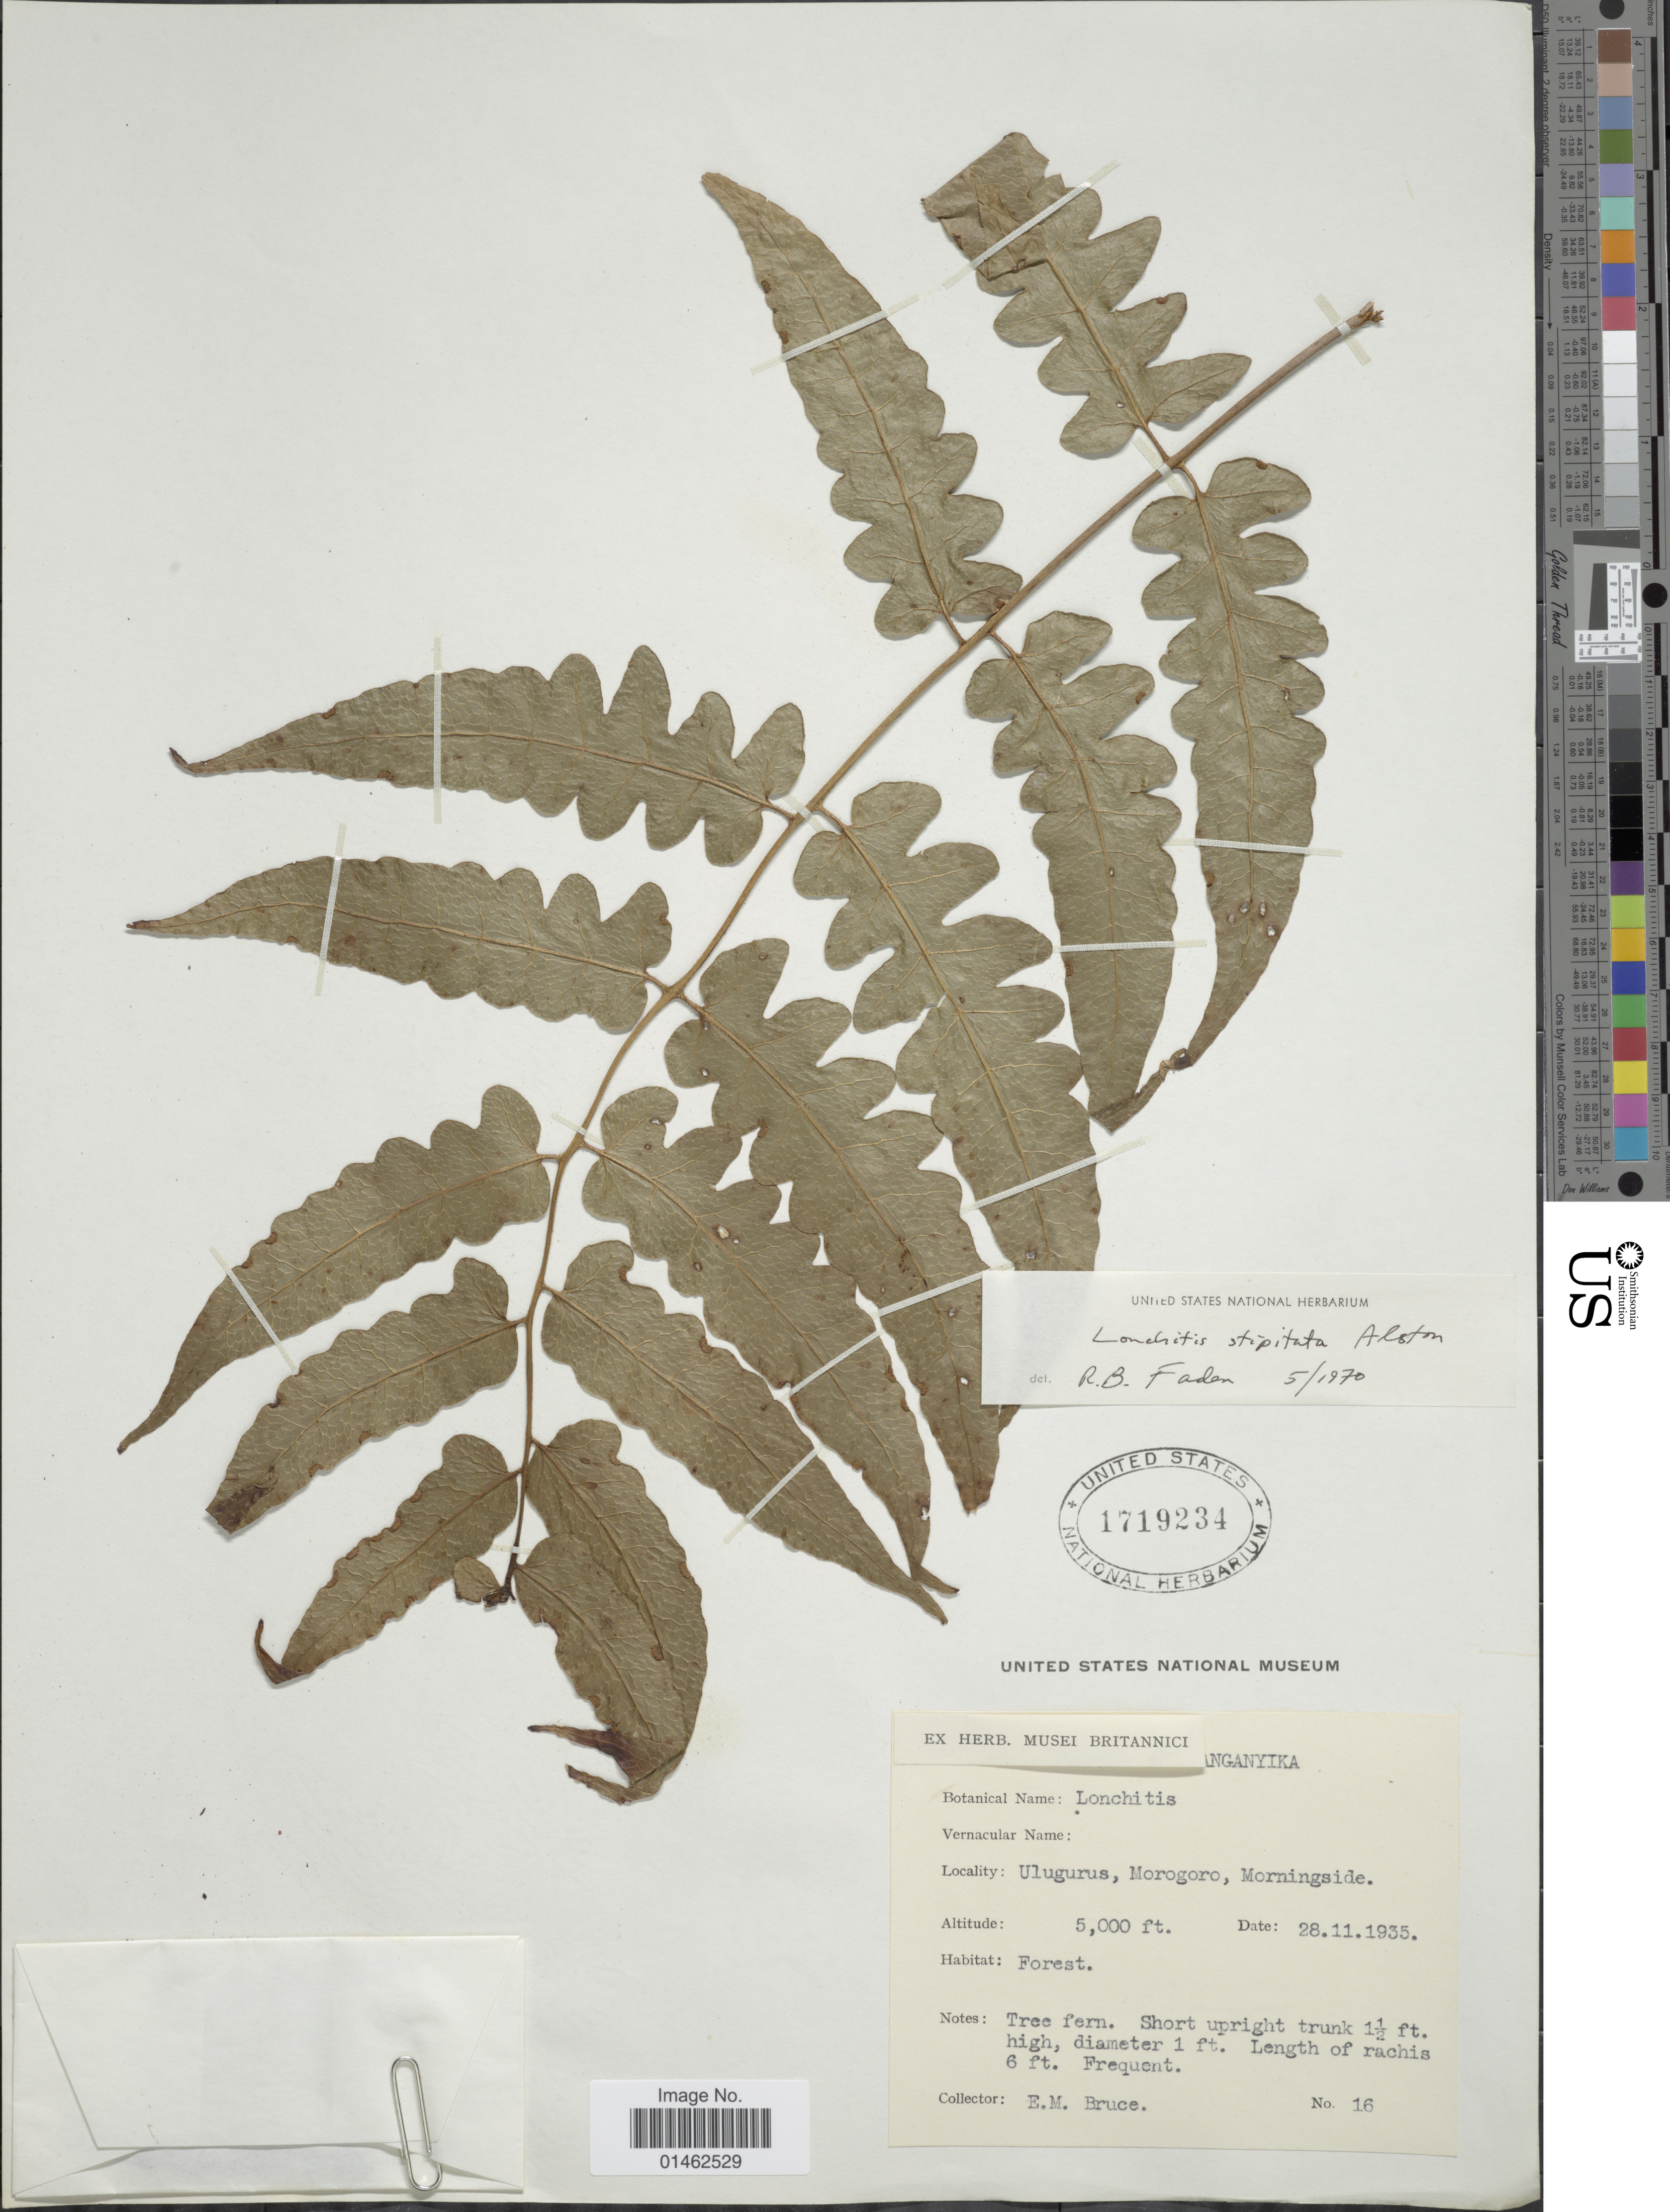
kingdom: Plantae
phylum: Tracheophyta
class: Polypodiopsida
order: Polypodiales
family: Dennstaedtiaceae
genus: Blotiella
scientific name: Blotiella stiptata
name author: (Alston) Faden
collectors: E. Bruce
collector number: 16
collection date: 1935-11-28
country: Tanzania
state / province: Morogoro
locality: [illegible text]nganyika, Ulugurus, Morningside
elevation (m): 1524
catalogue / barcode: US 1719234